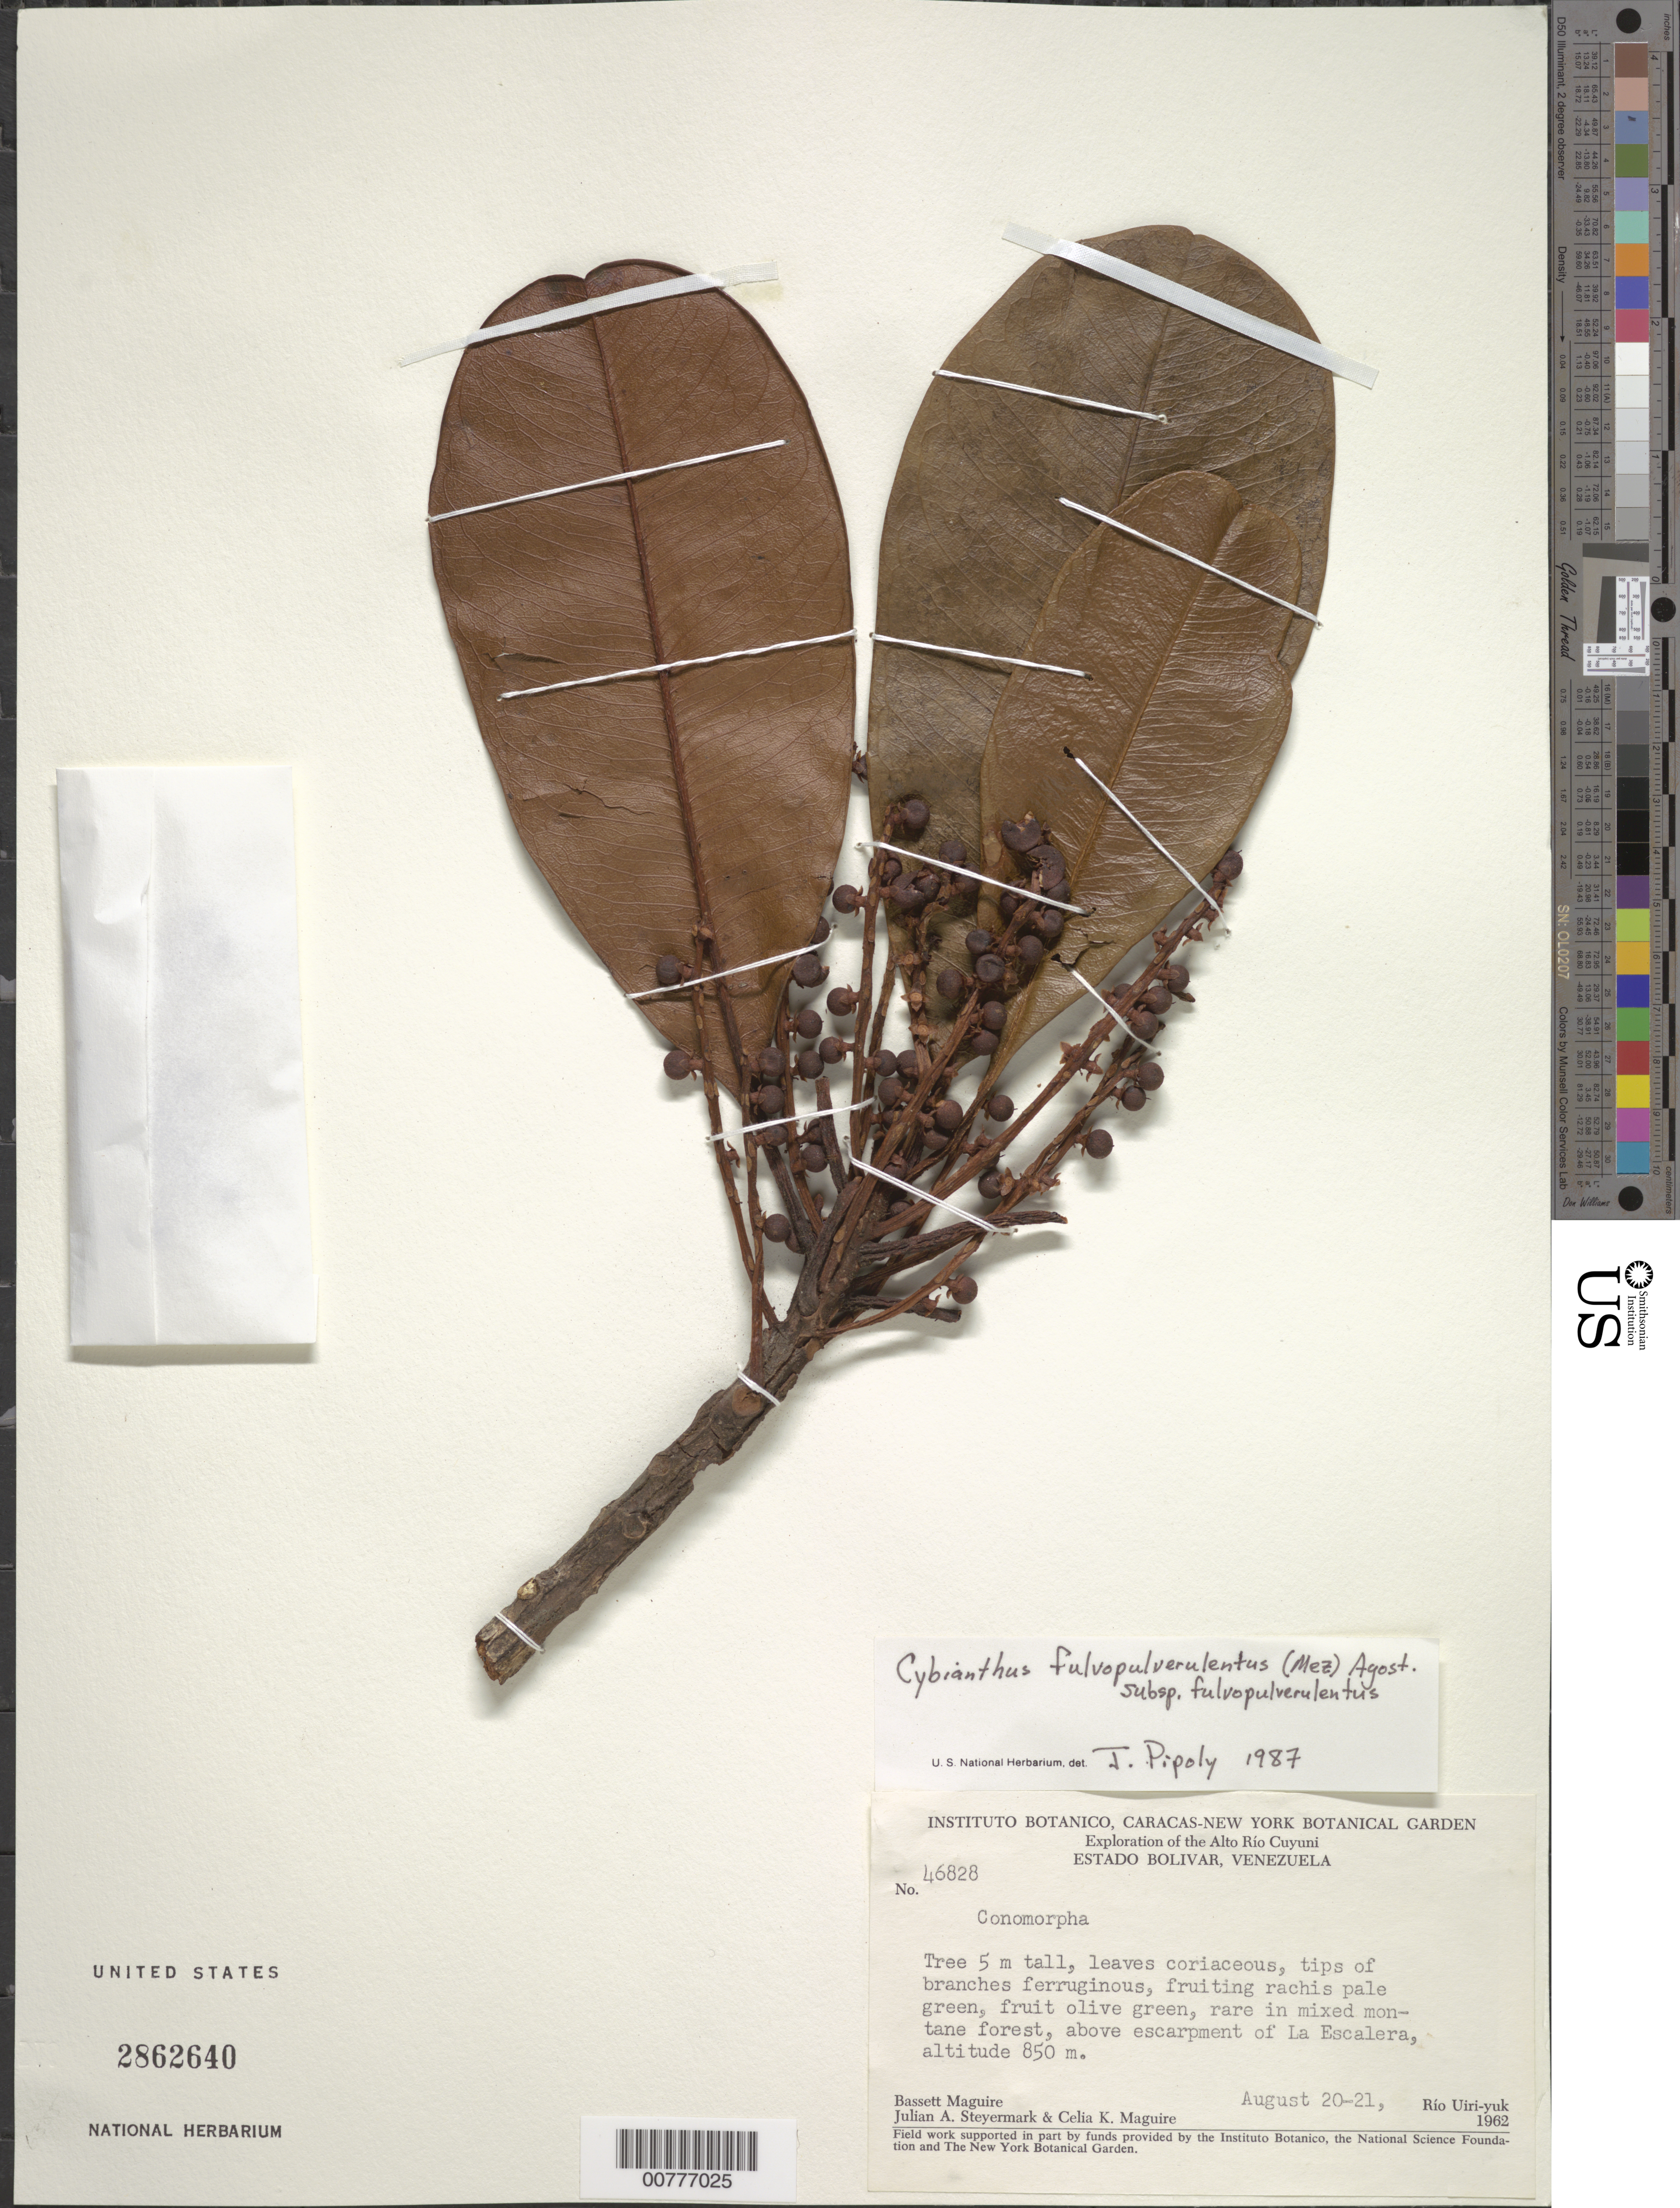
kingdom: Plantae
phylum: Tracheophyta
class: Magnoliopsida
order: Ericales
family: Primulaceae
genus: Cybianthus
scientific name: Cybianthus fulvopulverulentus subsp. fulvopulverulentus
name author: (Mez) G. Agostini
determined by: Pipoly, J. J., III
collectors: B. Maguire, C. K. Maguire & J. Steyermark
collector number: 46828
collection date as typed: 20-Aug-62 to 21-Aug-62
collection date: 1962-08-20/1962-08-21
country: Venezuela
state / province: Bolívar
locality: Alto Río Cuyuni, Río Uiri-yuk, above escarpment of La Escalera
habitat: Mixed montane forest, above escarpment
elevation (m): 850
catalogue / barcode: US 2862640